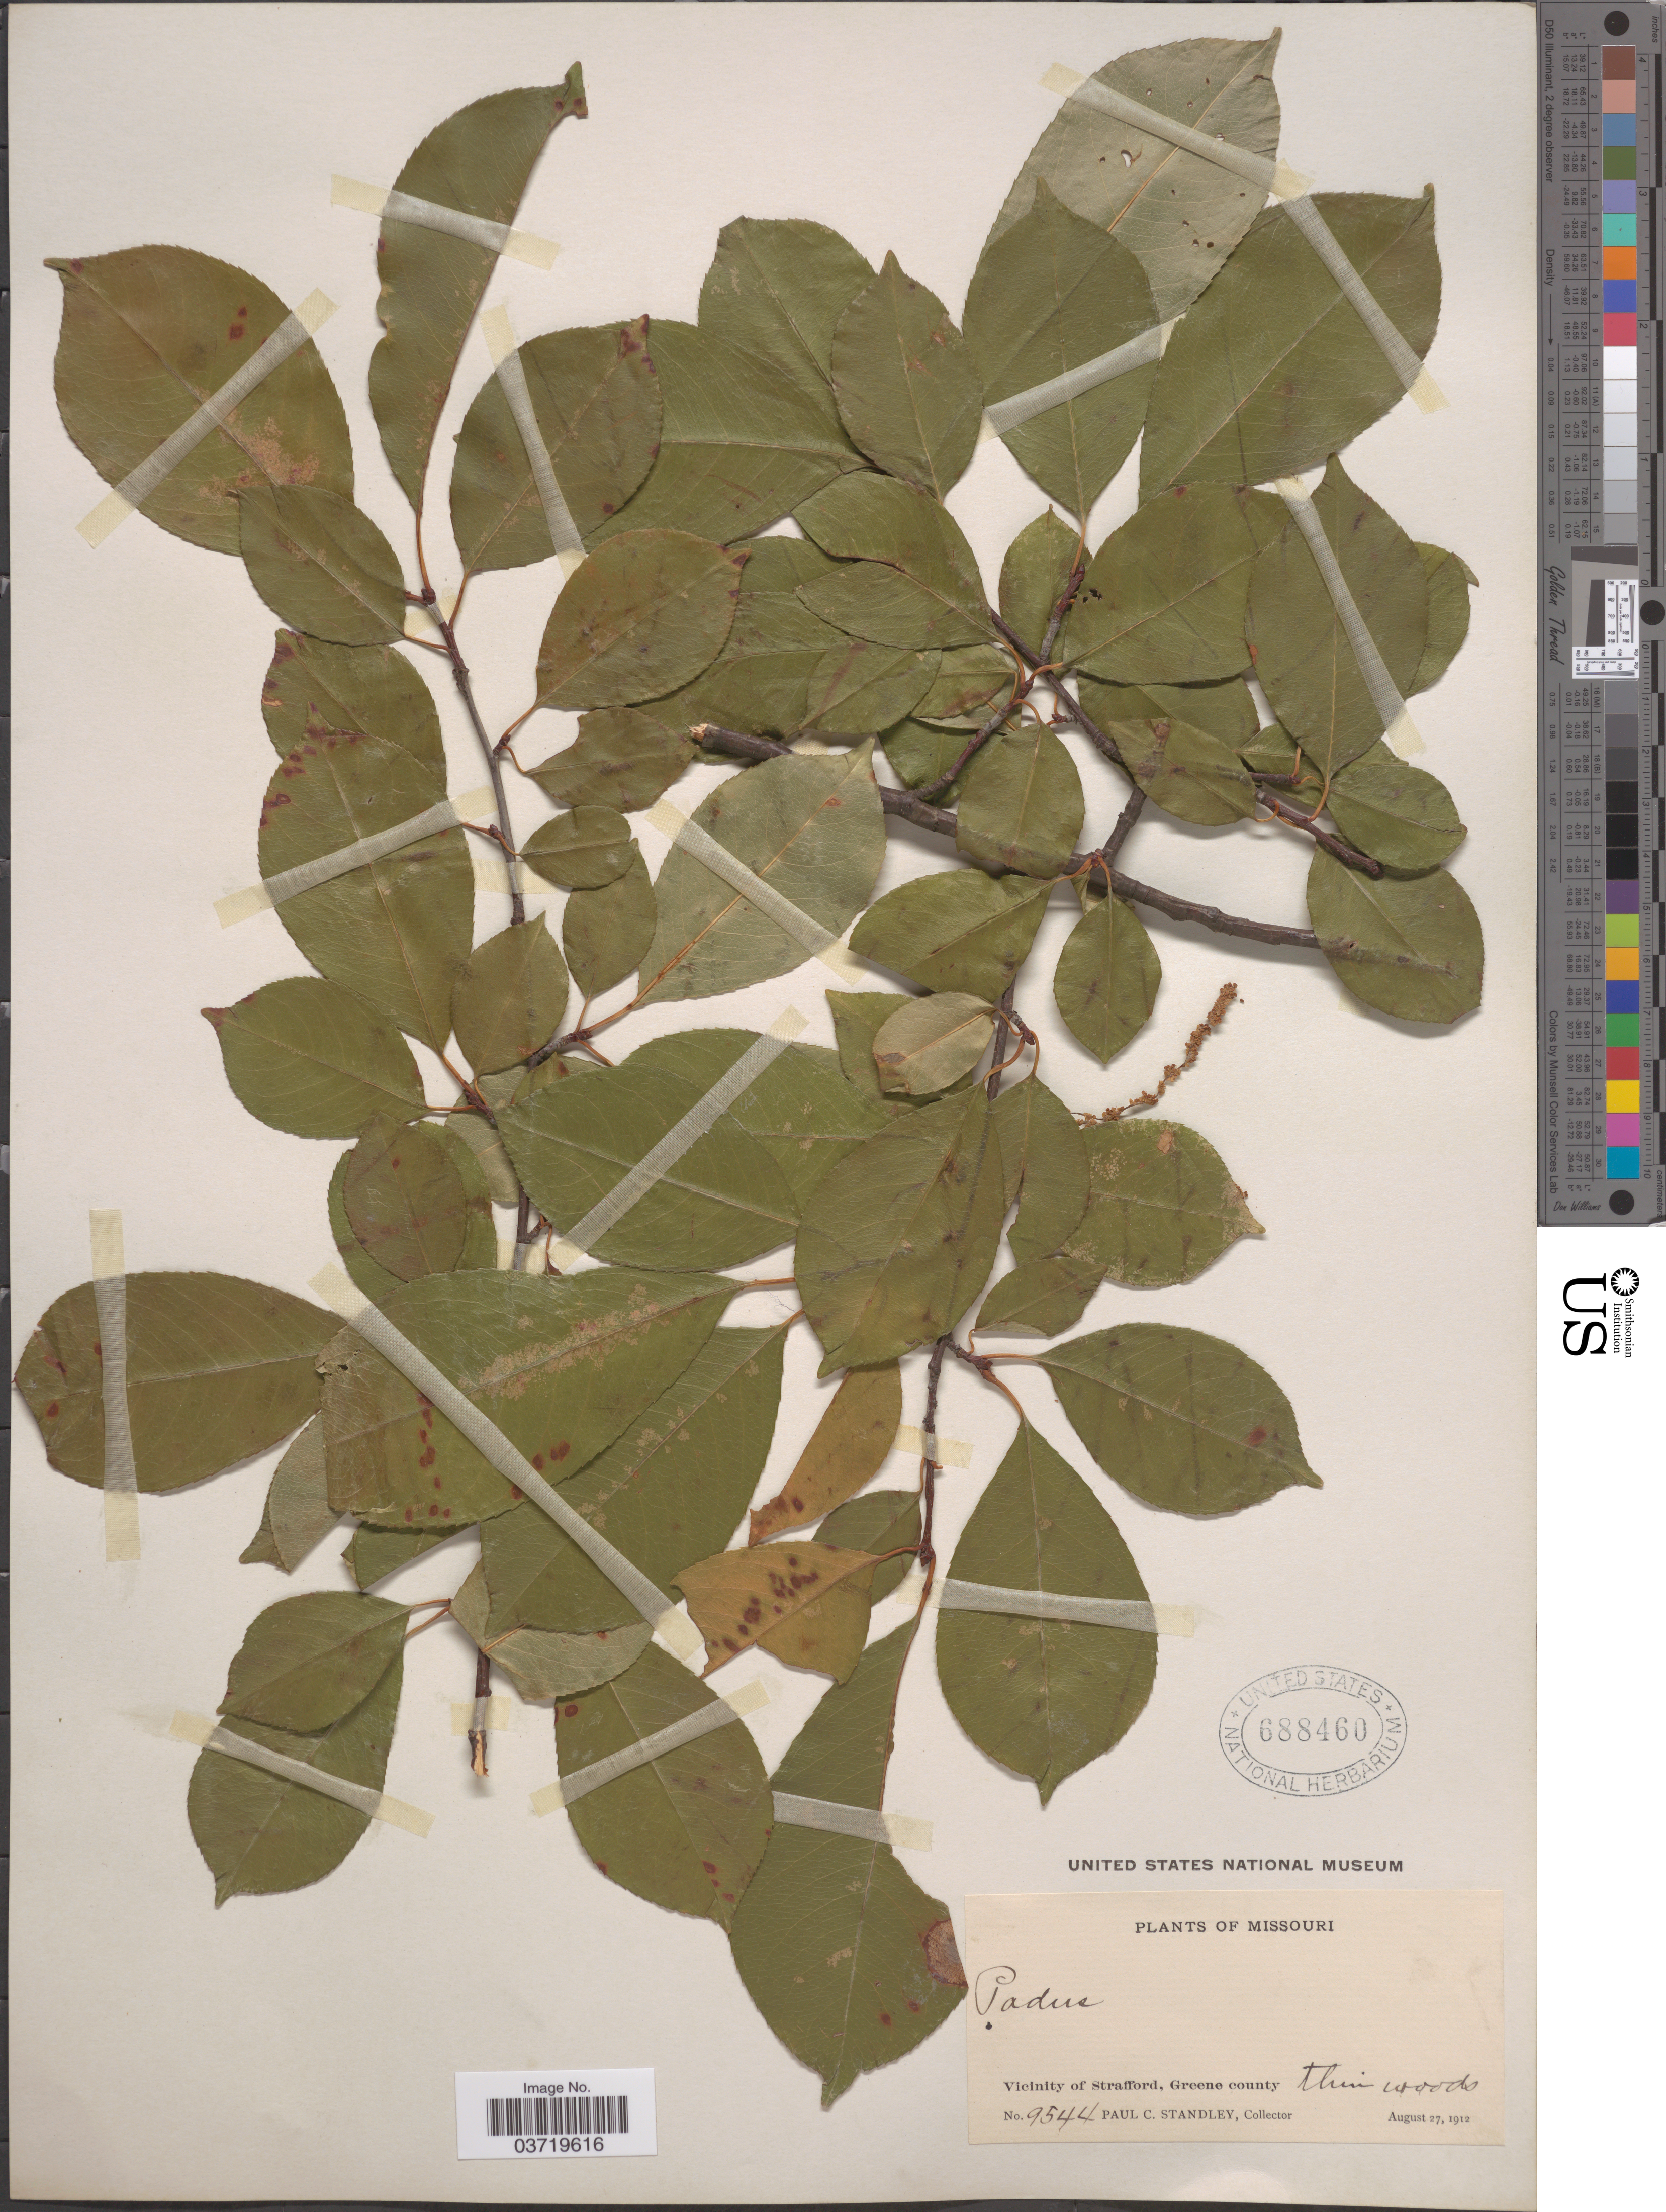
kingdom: Plantae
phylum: Tracheophyta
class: Magnoliopsida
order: Rosales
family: Rosaceae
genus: Prunus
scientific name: Prunus sp.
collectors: P. C. Standley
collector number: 9544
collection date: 1912-08-27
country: United States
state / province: Missouri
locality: Vicinity of Strafford, Greene county.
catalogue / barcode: US 688460